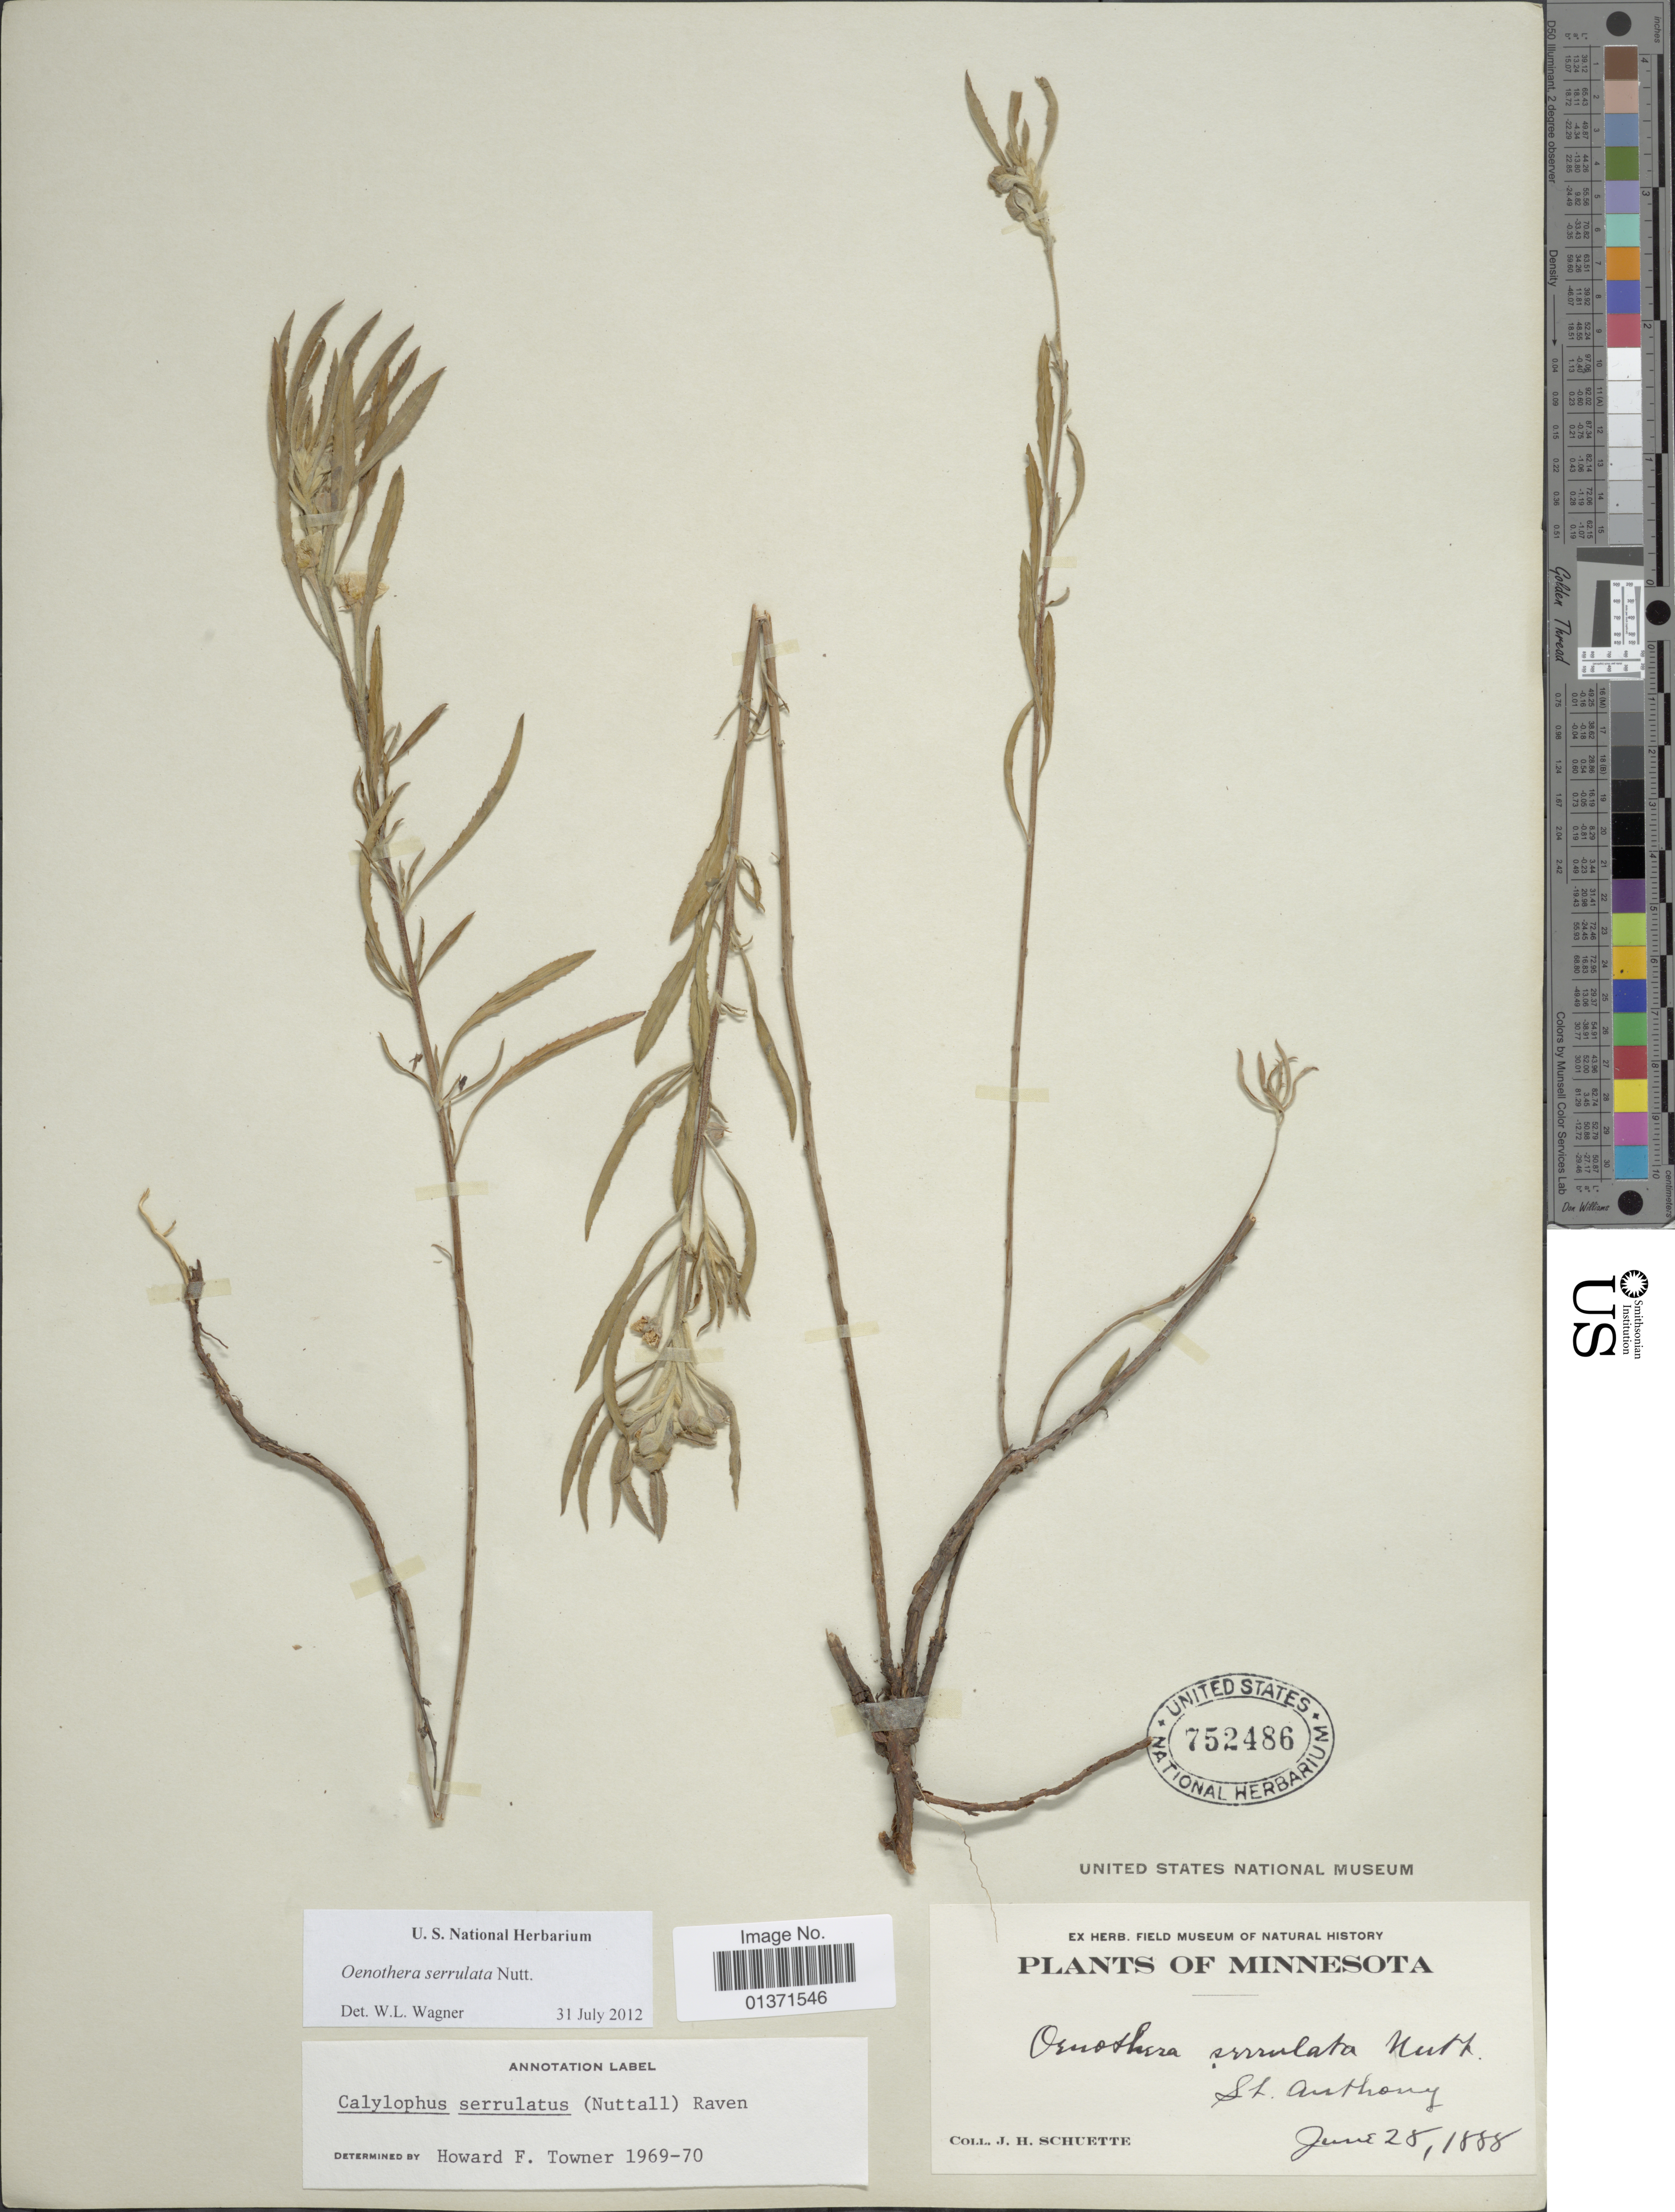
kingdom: Plantae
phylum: Tracheophyta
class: Magnoliopsida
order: Myrtales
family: Onagraceae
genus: Oenothera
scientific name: Oenothera serrulata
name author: Nutt.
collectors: J. H. Schuette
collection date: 1888-06-28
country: United States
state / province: Minnesota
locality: St. Anthony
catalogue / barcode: US 752486